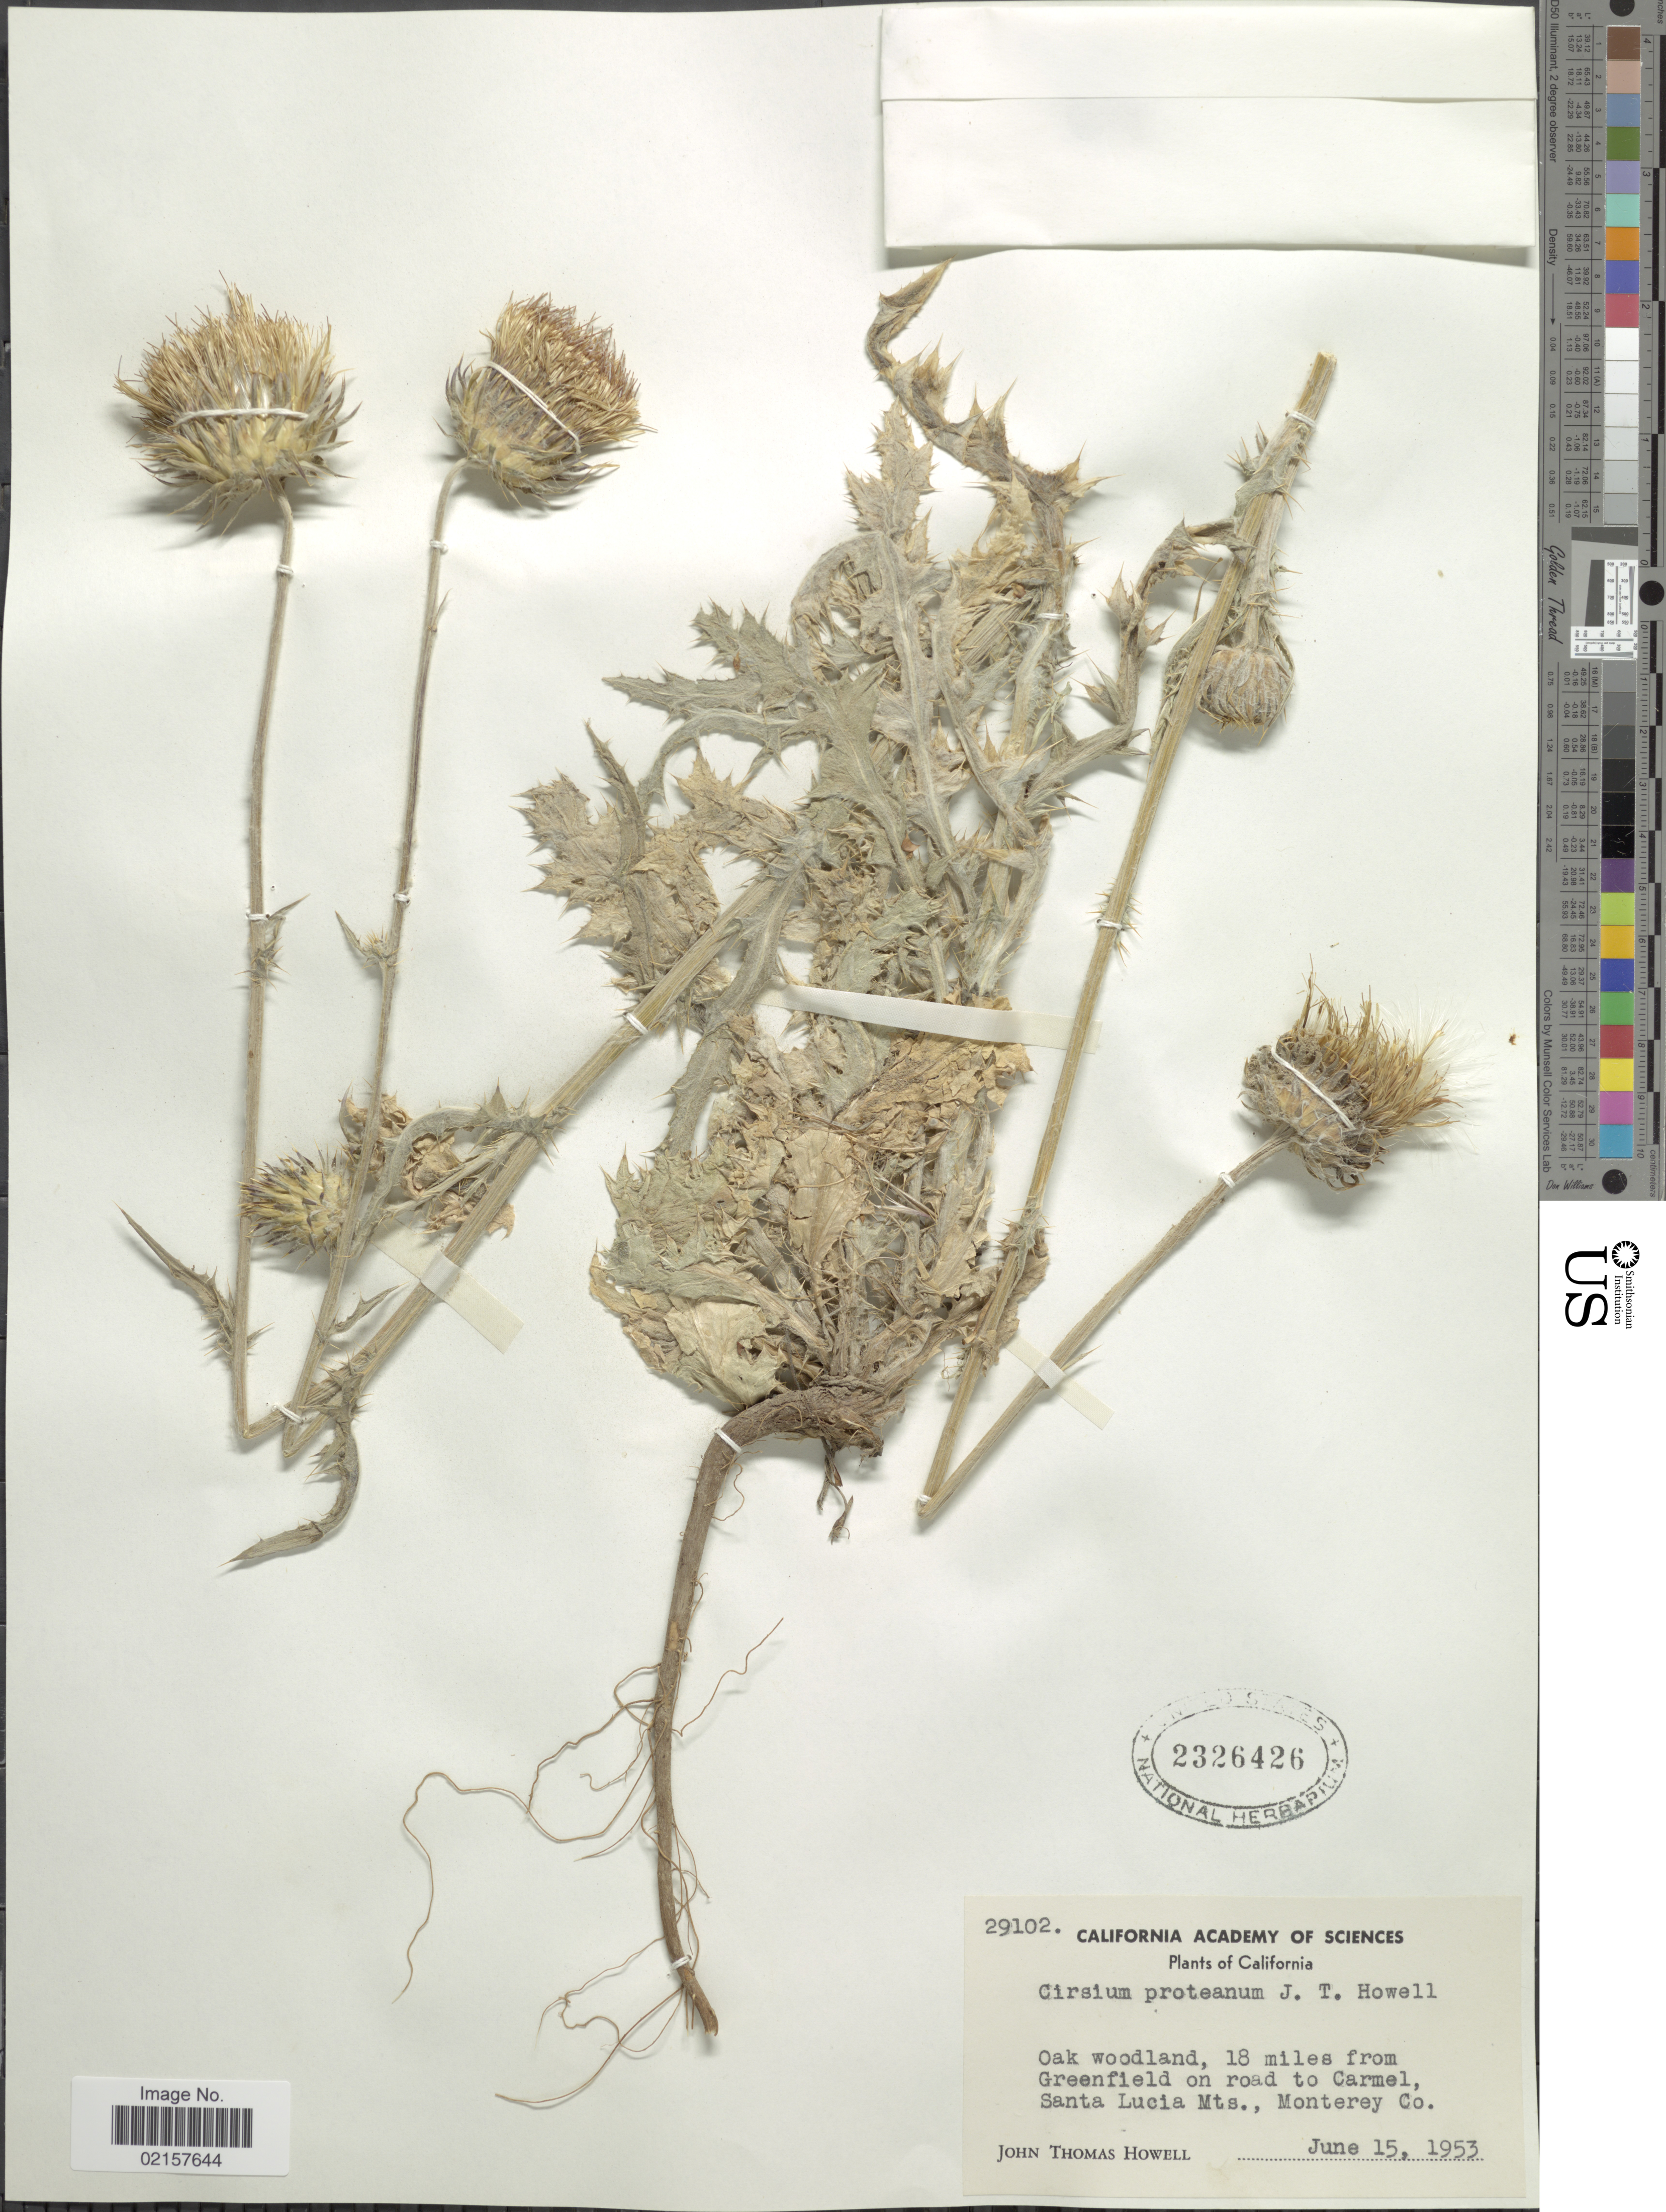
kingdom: Plantae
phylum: Tracheophyta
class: Magnoliopsida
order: Asterales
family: Asteraceae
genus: Cirsium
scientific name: Cirsium occidentale var. venustum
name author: (Greene) Jeps.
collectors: J. T. Howell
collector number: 29102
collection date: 1953-06-15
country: United States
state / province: California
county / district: Monterey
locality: Oak woodland, 18 miles from Greenfield on road to Caramel, Santa Lucia Mts., Monterey Co.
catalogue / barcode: US 2326426